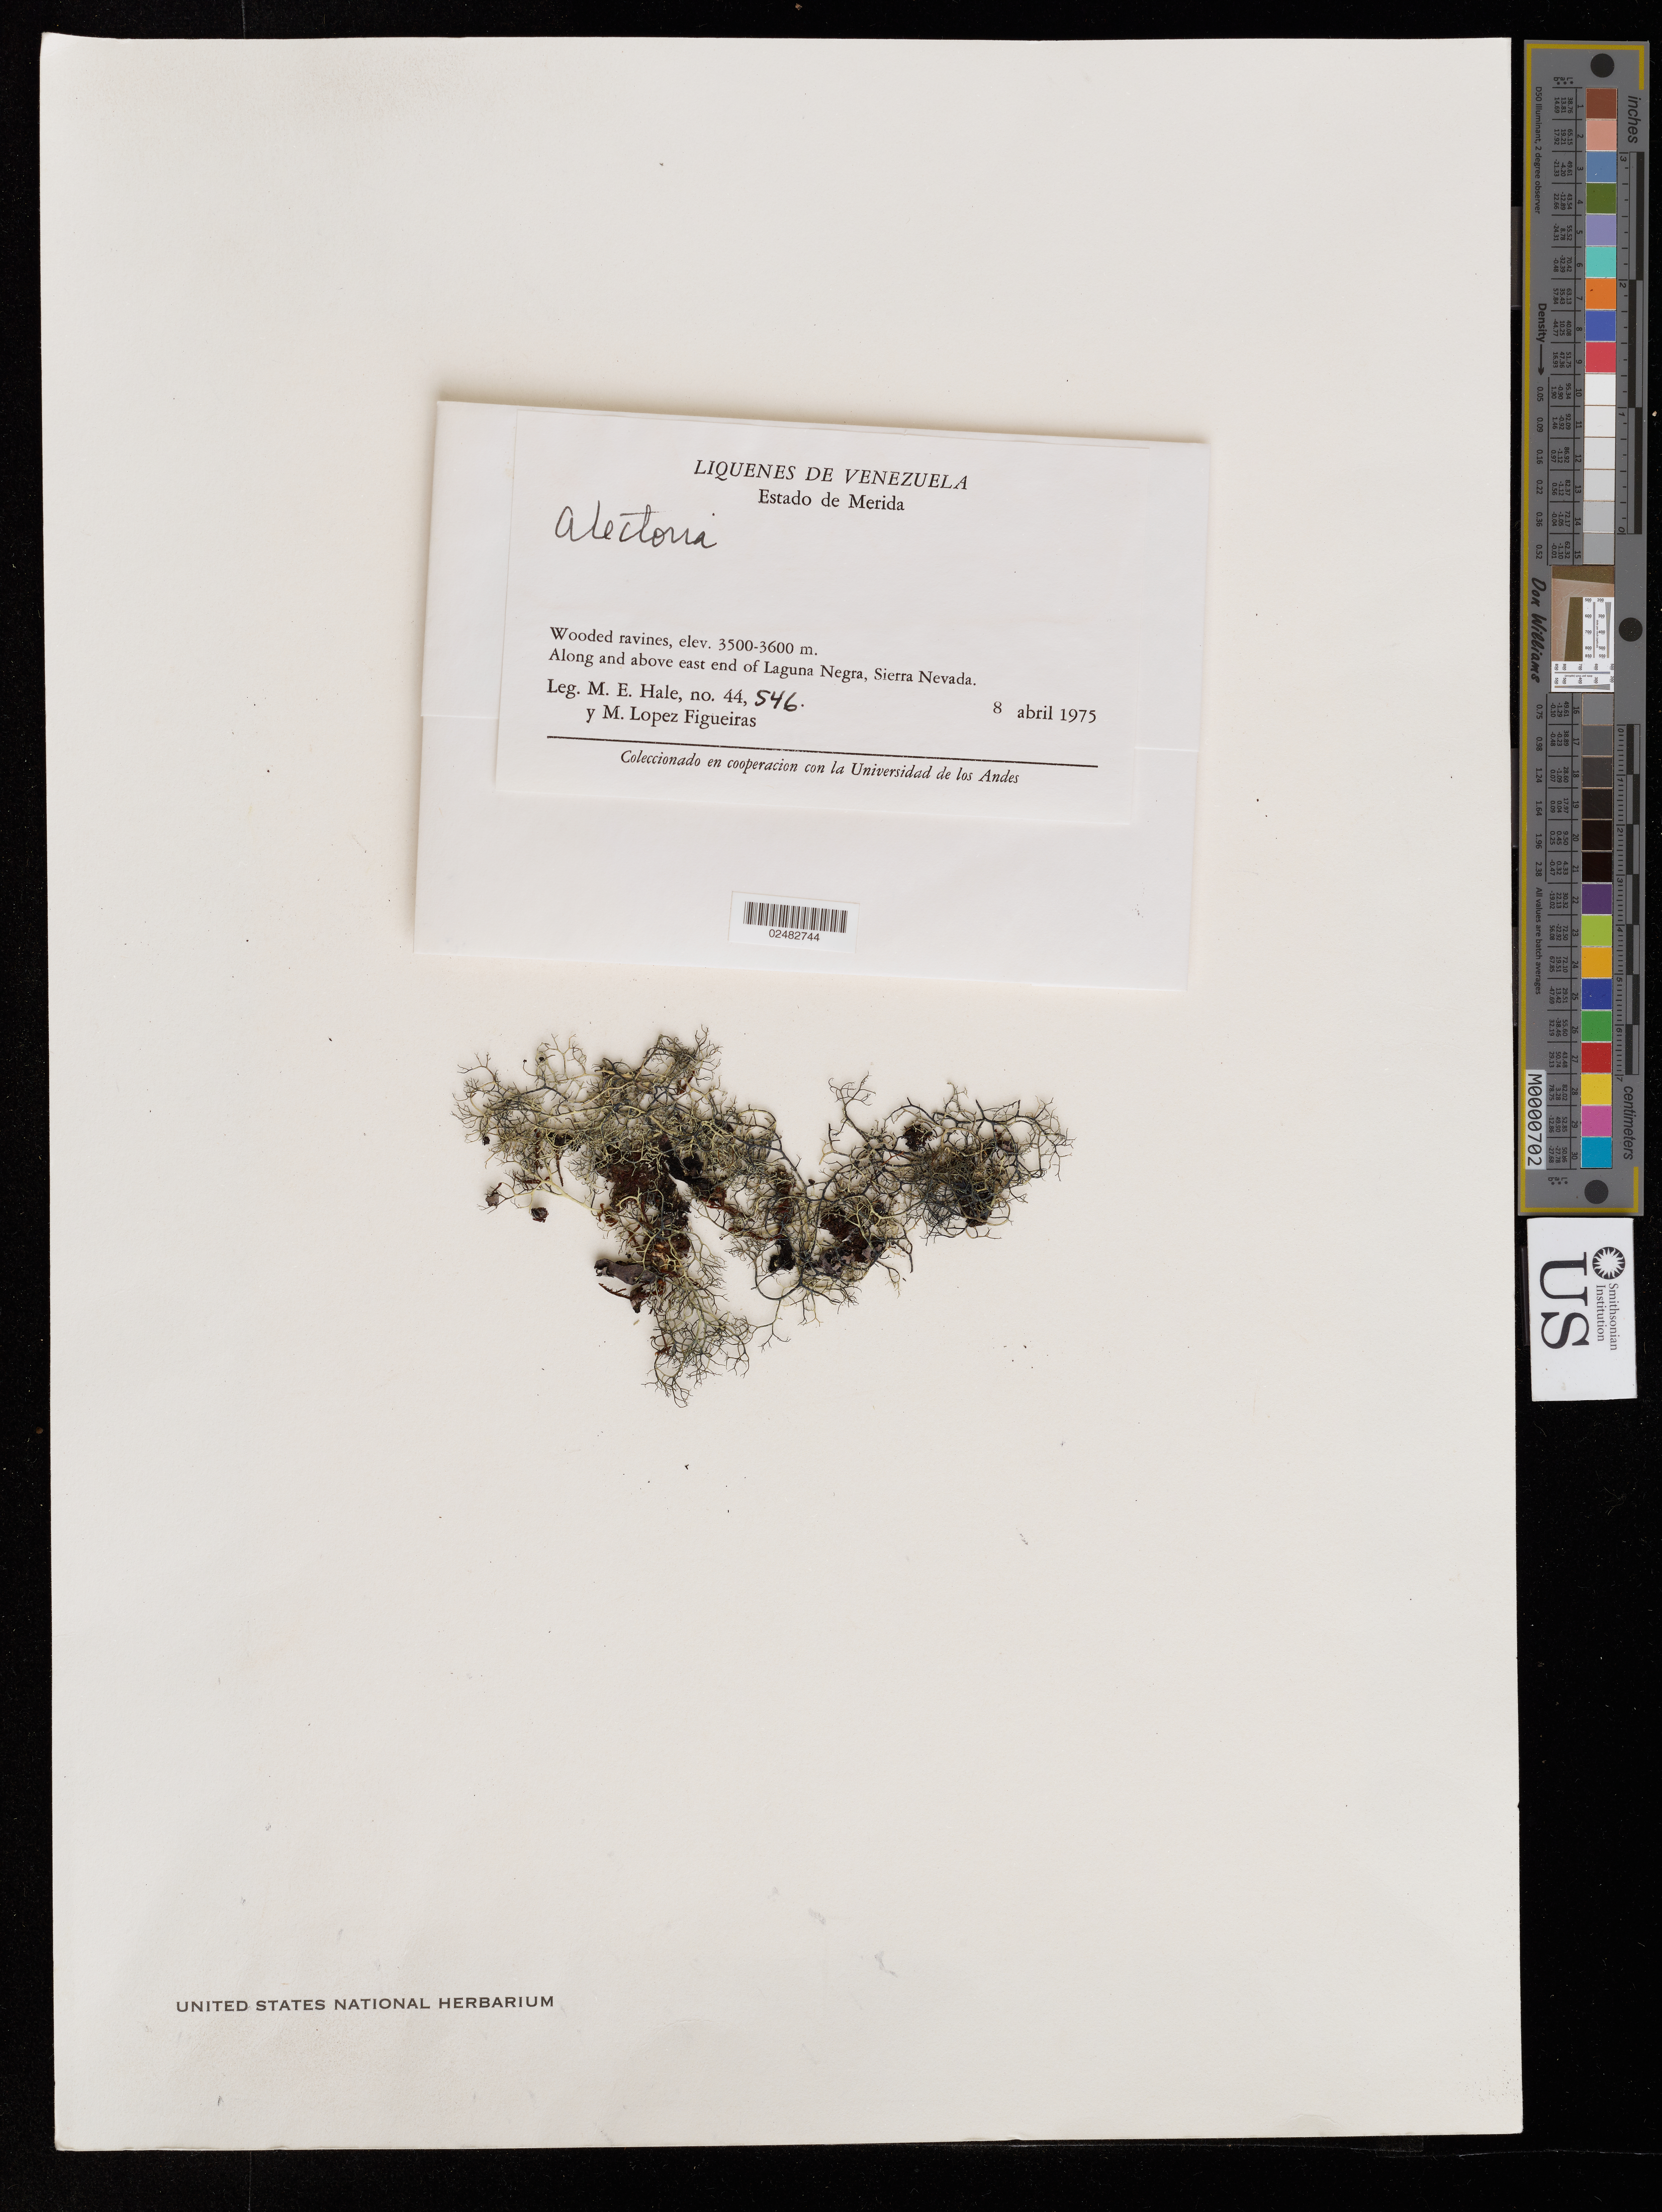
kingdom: Fungi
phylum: Ascomycota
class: Lecanoromycetes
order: Lecanorales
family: Parmeliaceae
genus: Alectoria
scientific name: Alectoria sp.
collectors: M. Hale & M. López Figueiras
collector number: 44546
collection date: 1975-04-08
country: Venezuela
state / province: Mérida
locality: Along and above E end of Laguna Negra, Sierra Nevada.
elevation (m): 3500